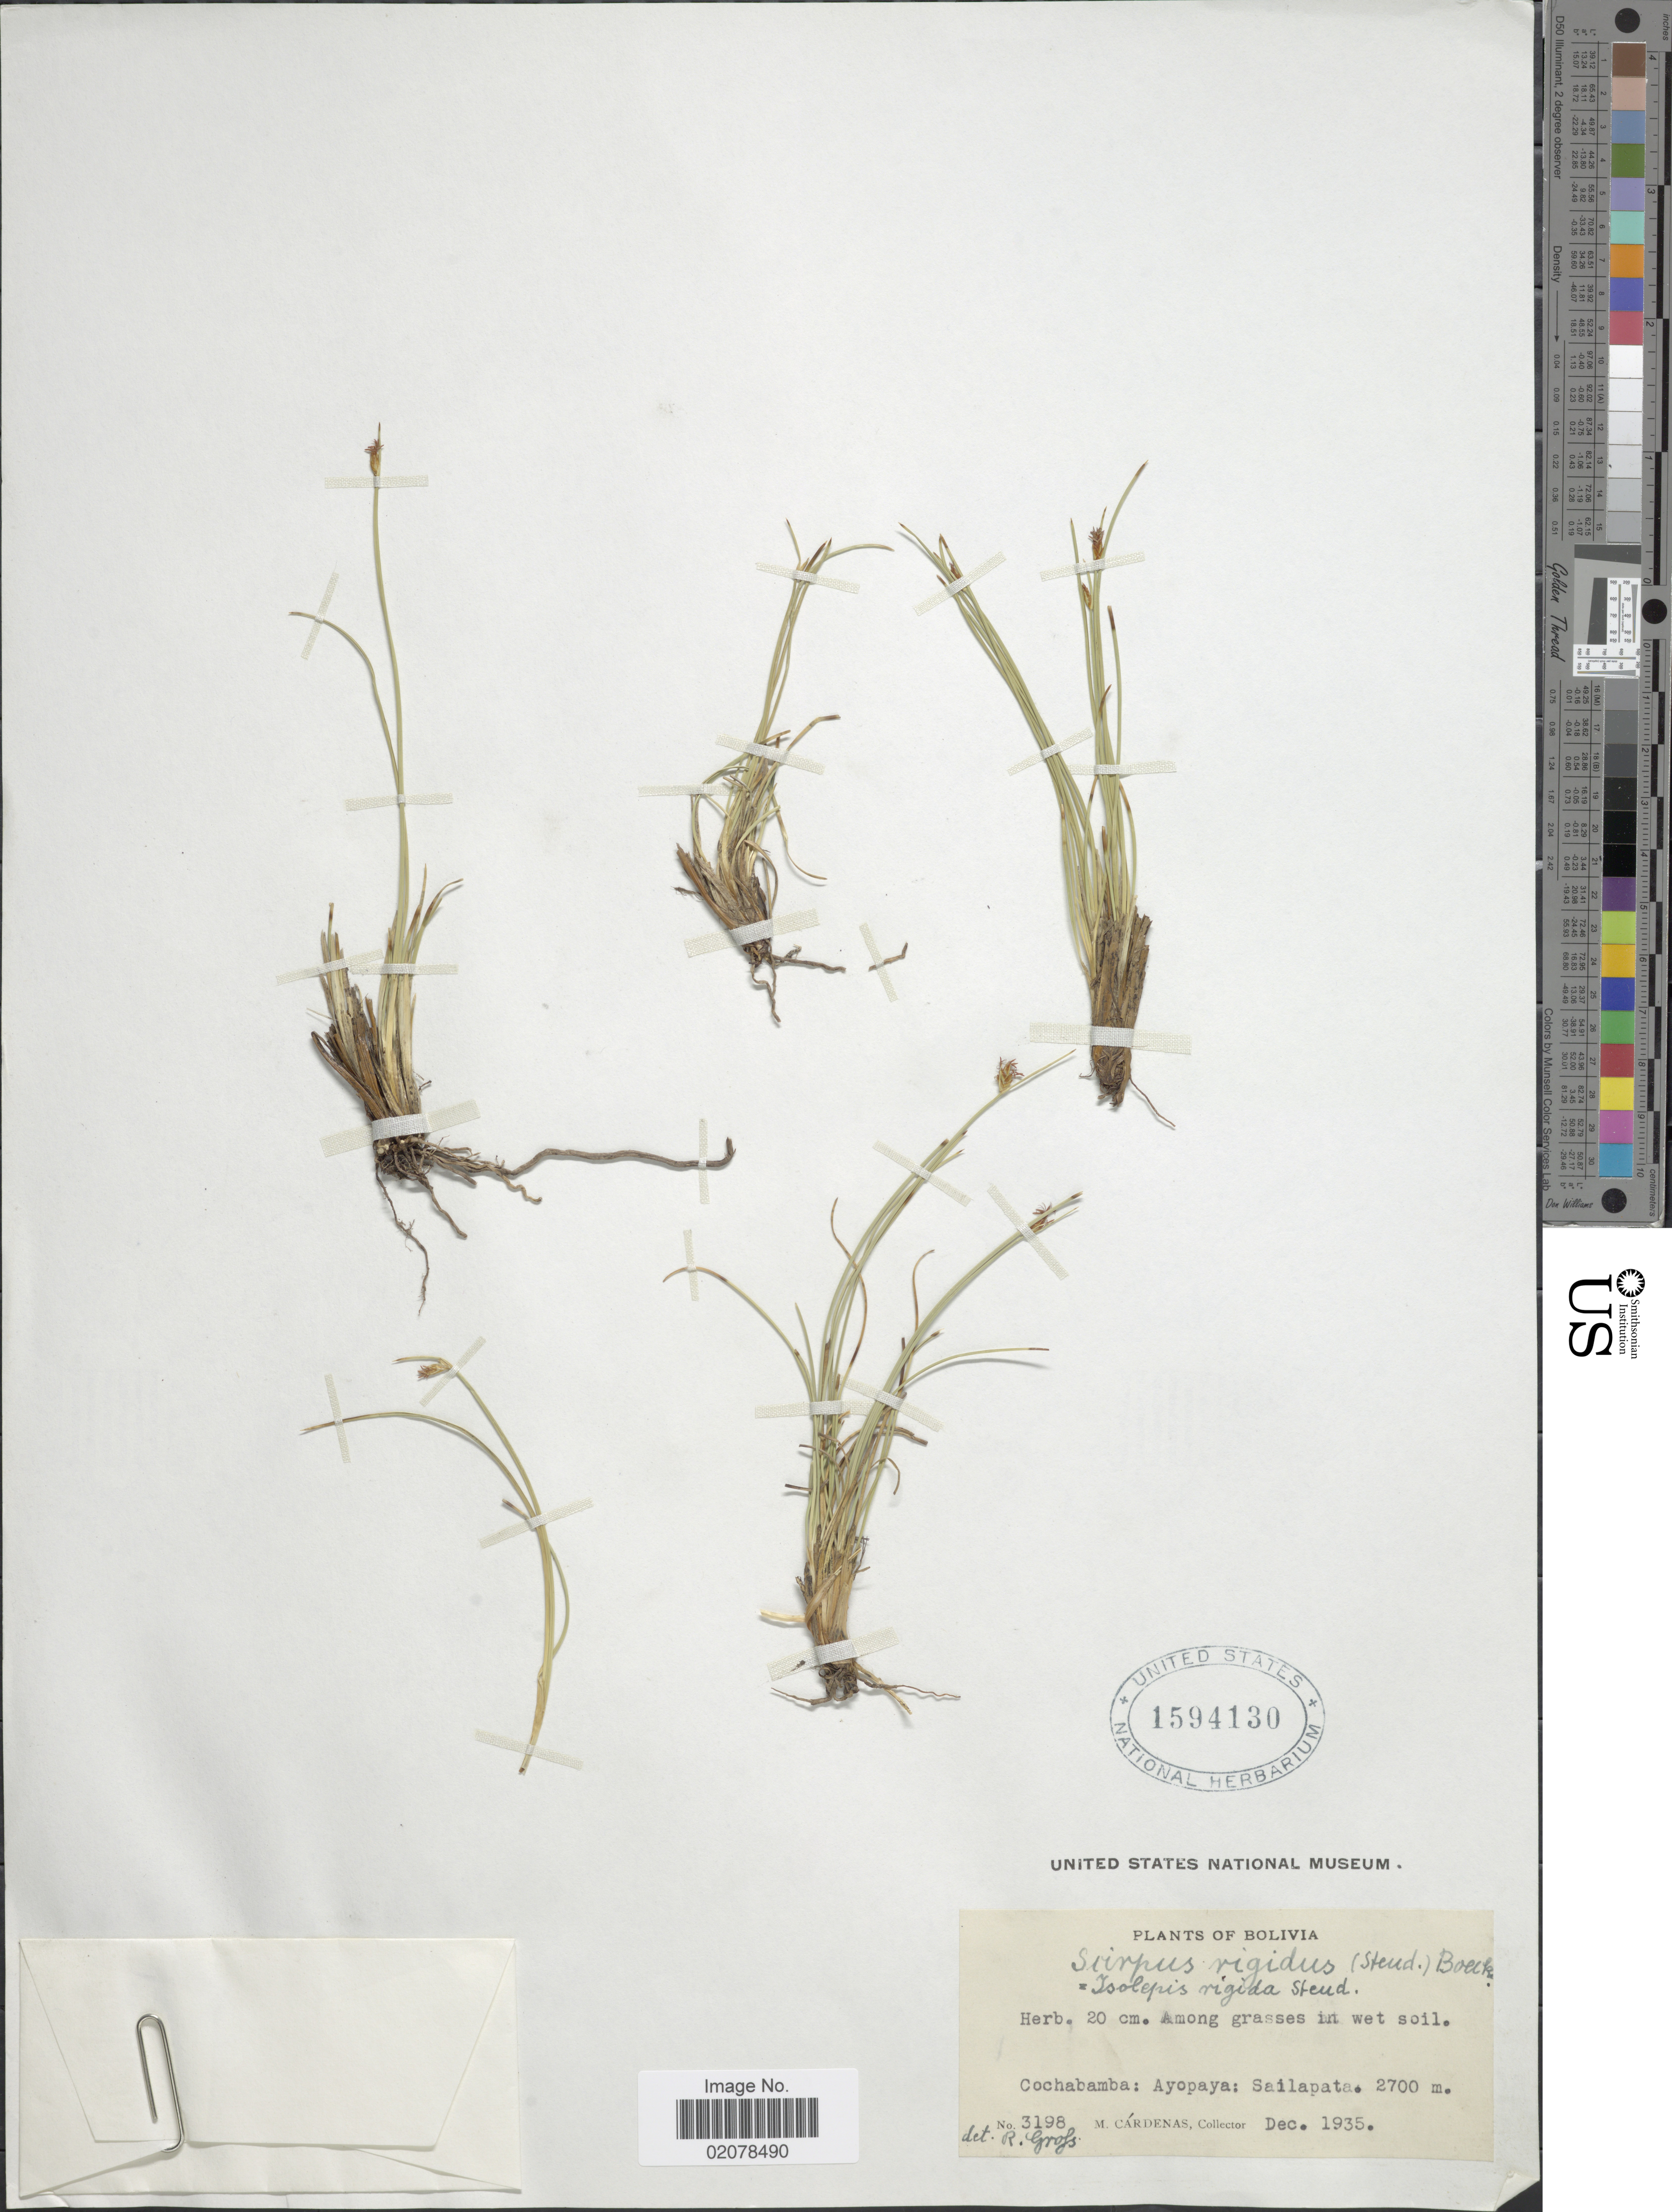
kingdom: Plantae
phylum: Tracheophyta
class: Liliopsida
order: Poales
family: Cyperaceae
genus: Trichophorum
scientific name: Trichophorum rigidum subsp. rigidum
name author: (Steud.) Goetgh. et al.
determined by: Strong, Mark T., (BOT), Smithsonian Institution - National Museum of Natural History (UNITED STATES)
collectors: M. Cárdenas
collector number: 3198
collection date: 1935-12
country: Bolivia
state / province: Cochabamba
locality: Among grasses in wet soil, Ayopaya, Sailapata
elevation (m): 2700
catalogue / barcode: US 1594130